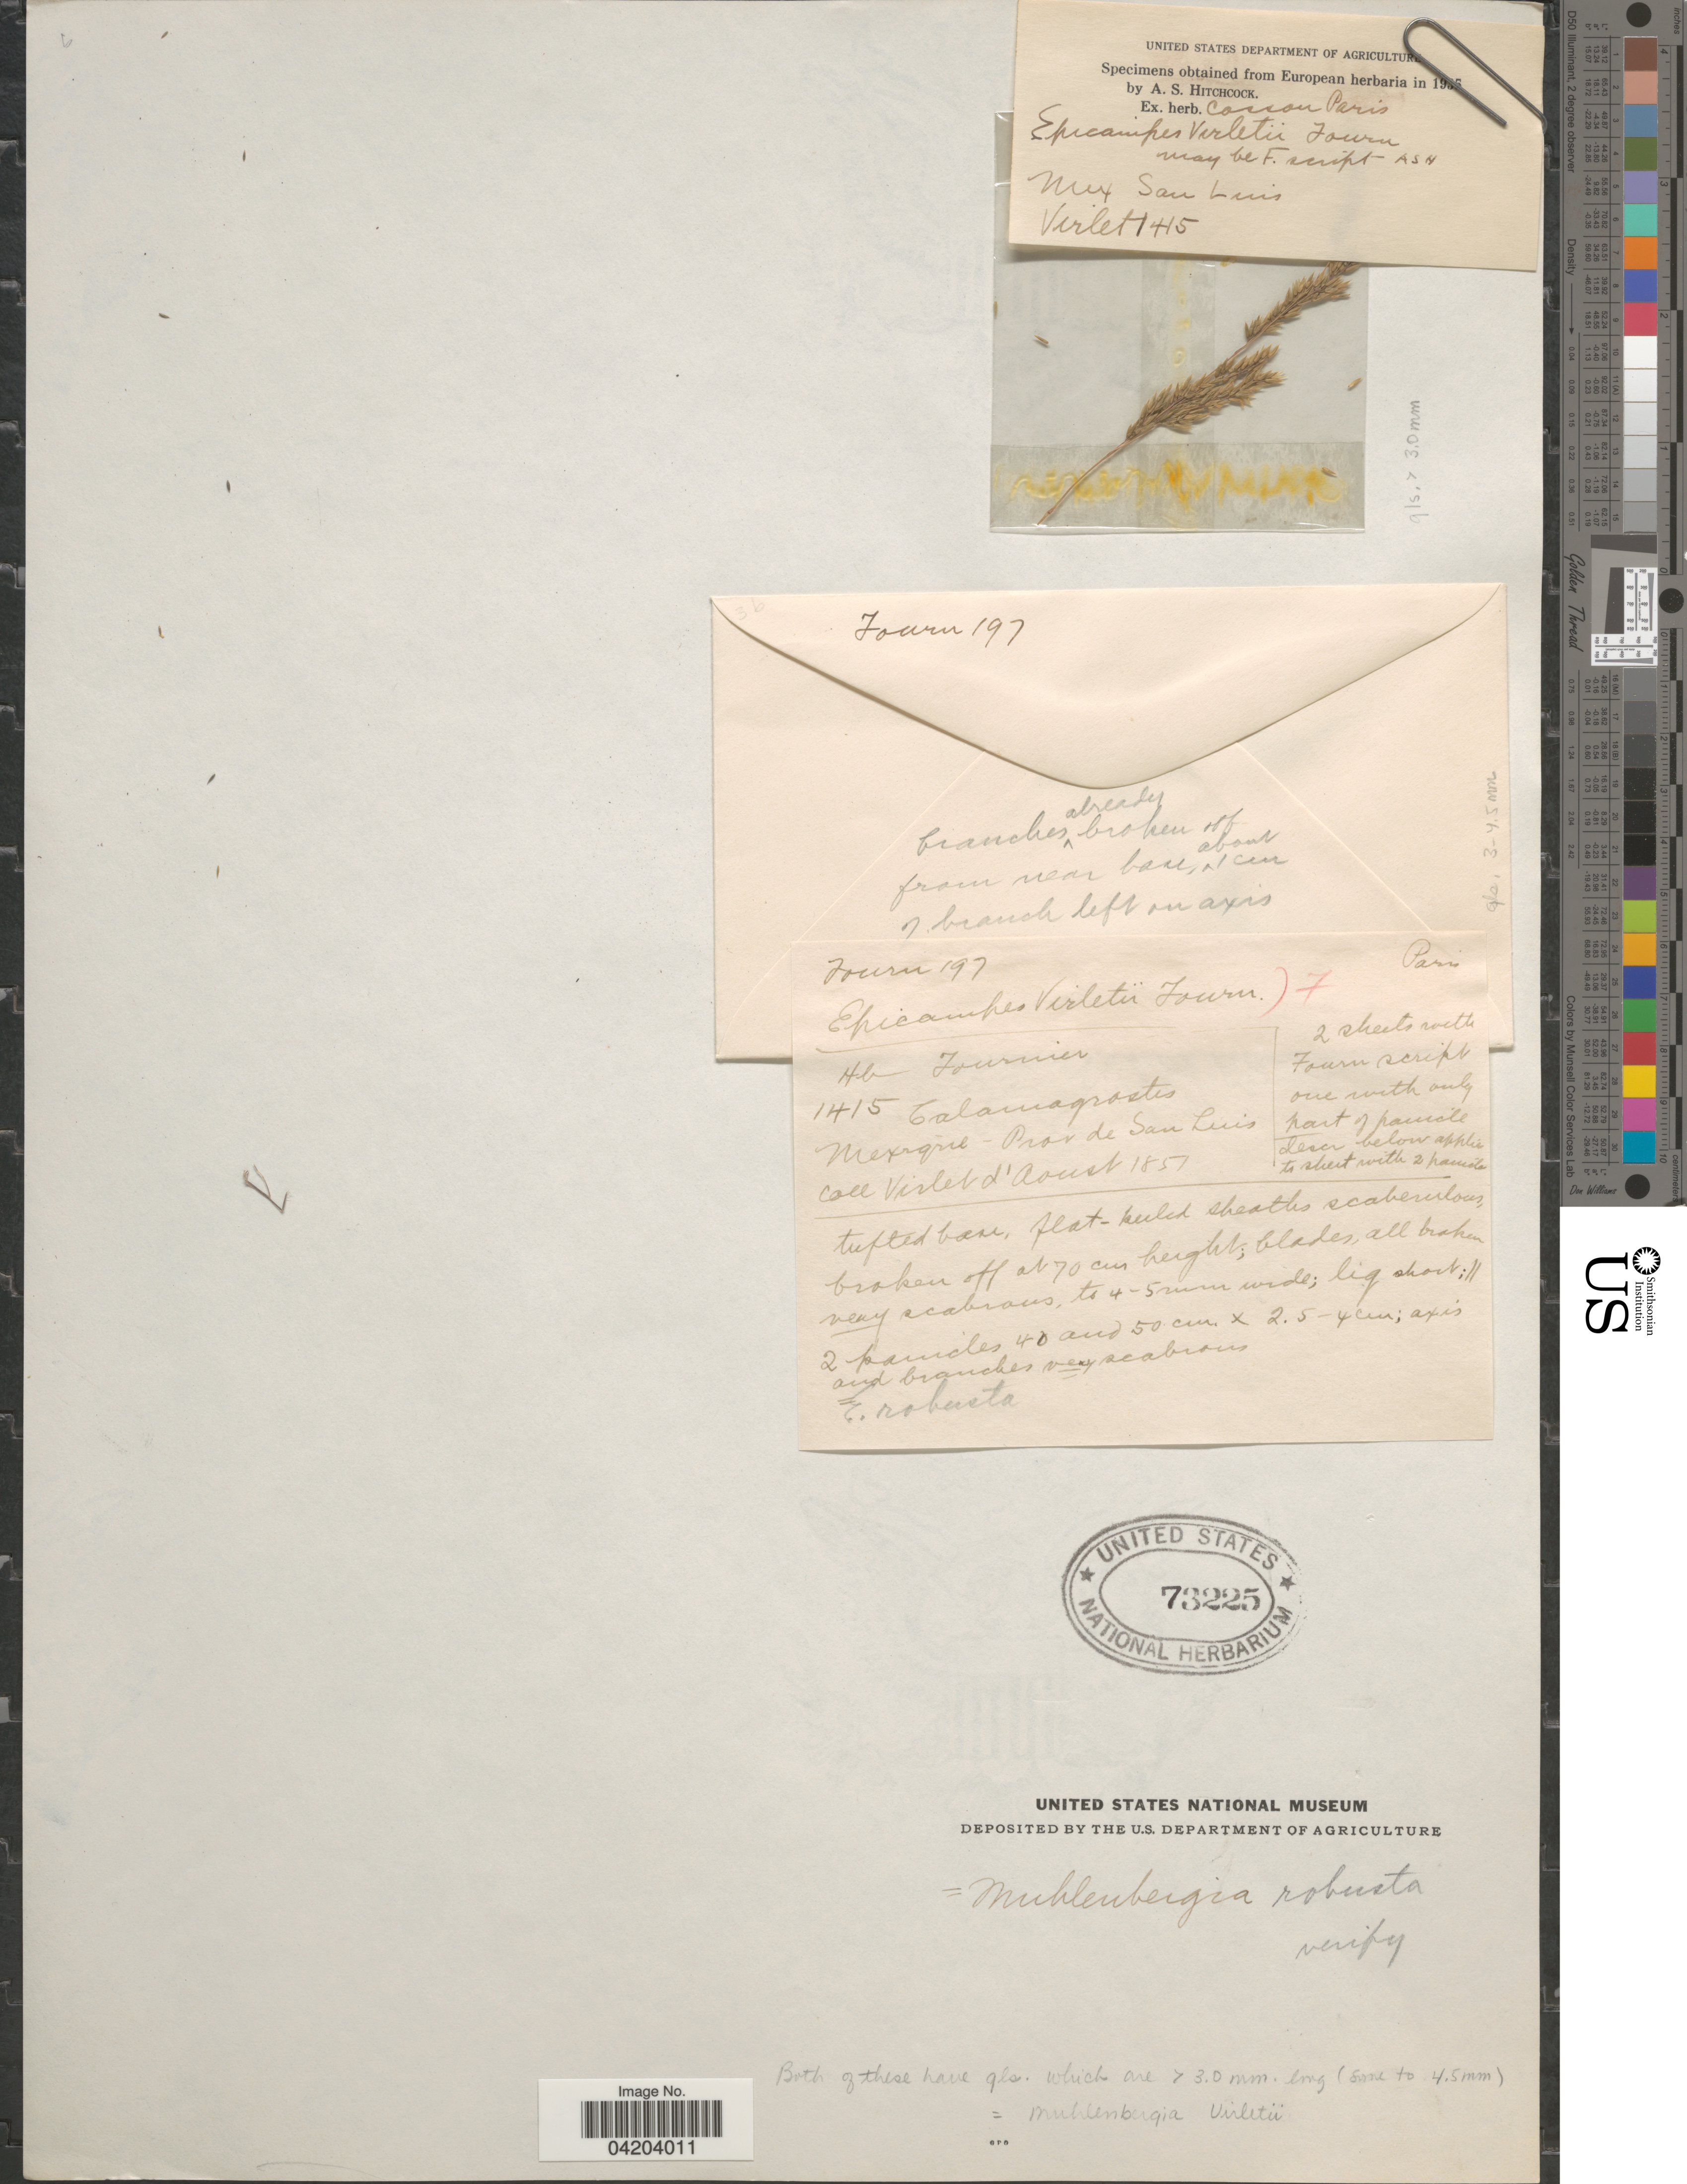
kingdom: Plantae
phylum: Tracheophyta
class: Liliopsida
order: Poales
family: Poaceae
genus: Muhlenbergia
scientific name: Muhlenbergia robusta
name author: (E. Fourn.) Hitchc.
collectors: M. Virlet d'Aoust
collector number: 1415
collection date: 1851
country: Mexico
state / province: San Luis Potosí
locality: Prov de San Luis.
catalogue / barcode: US 73225